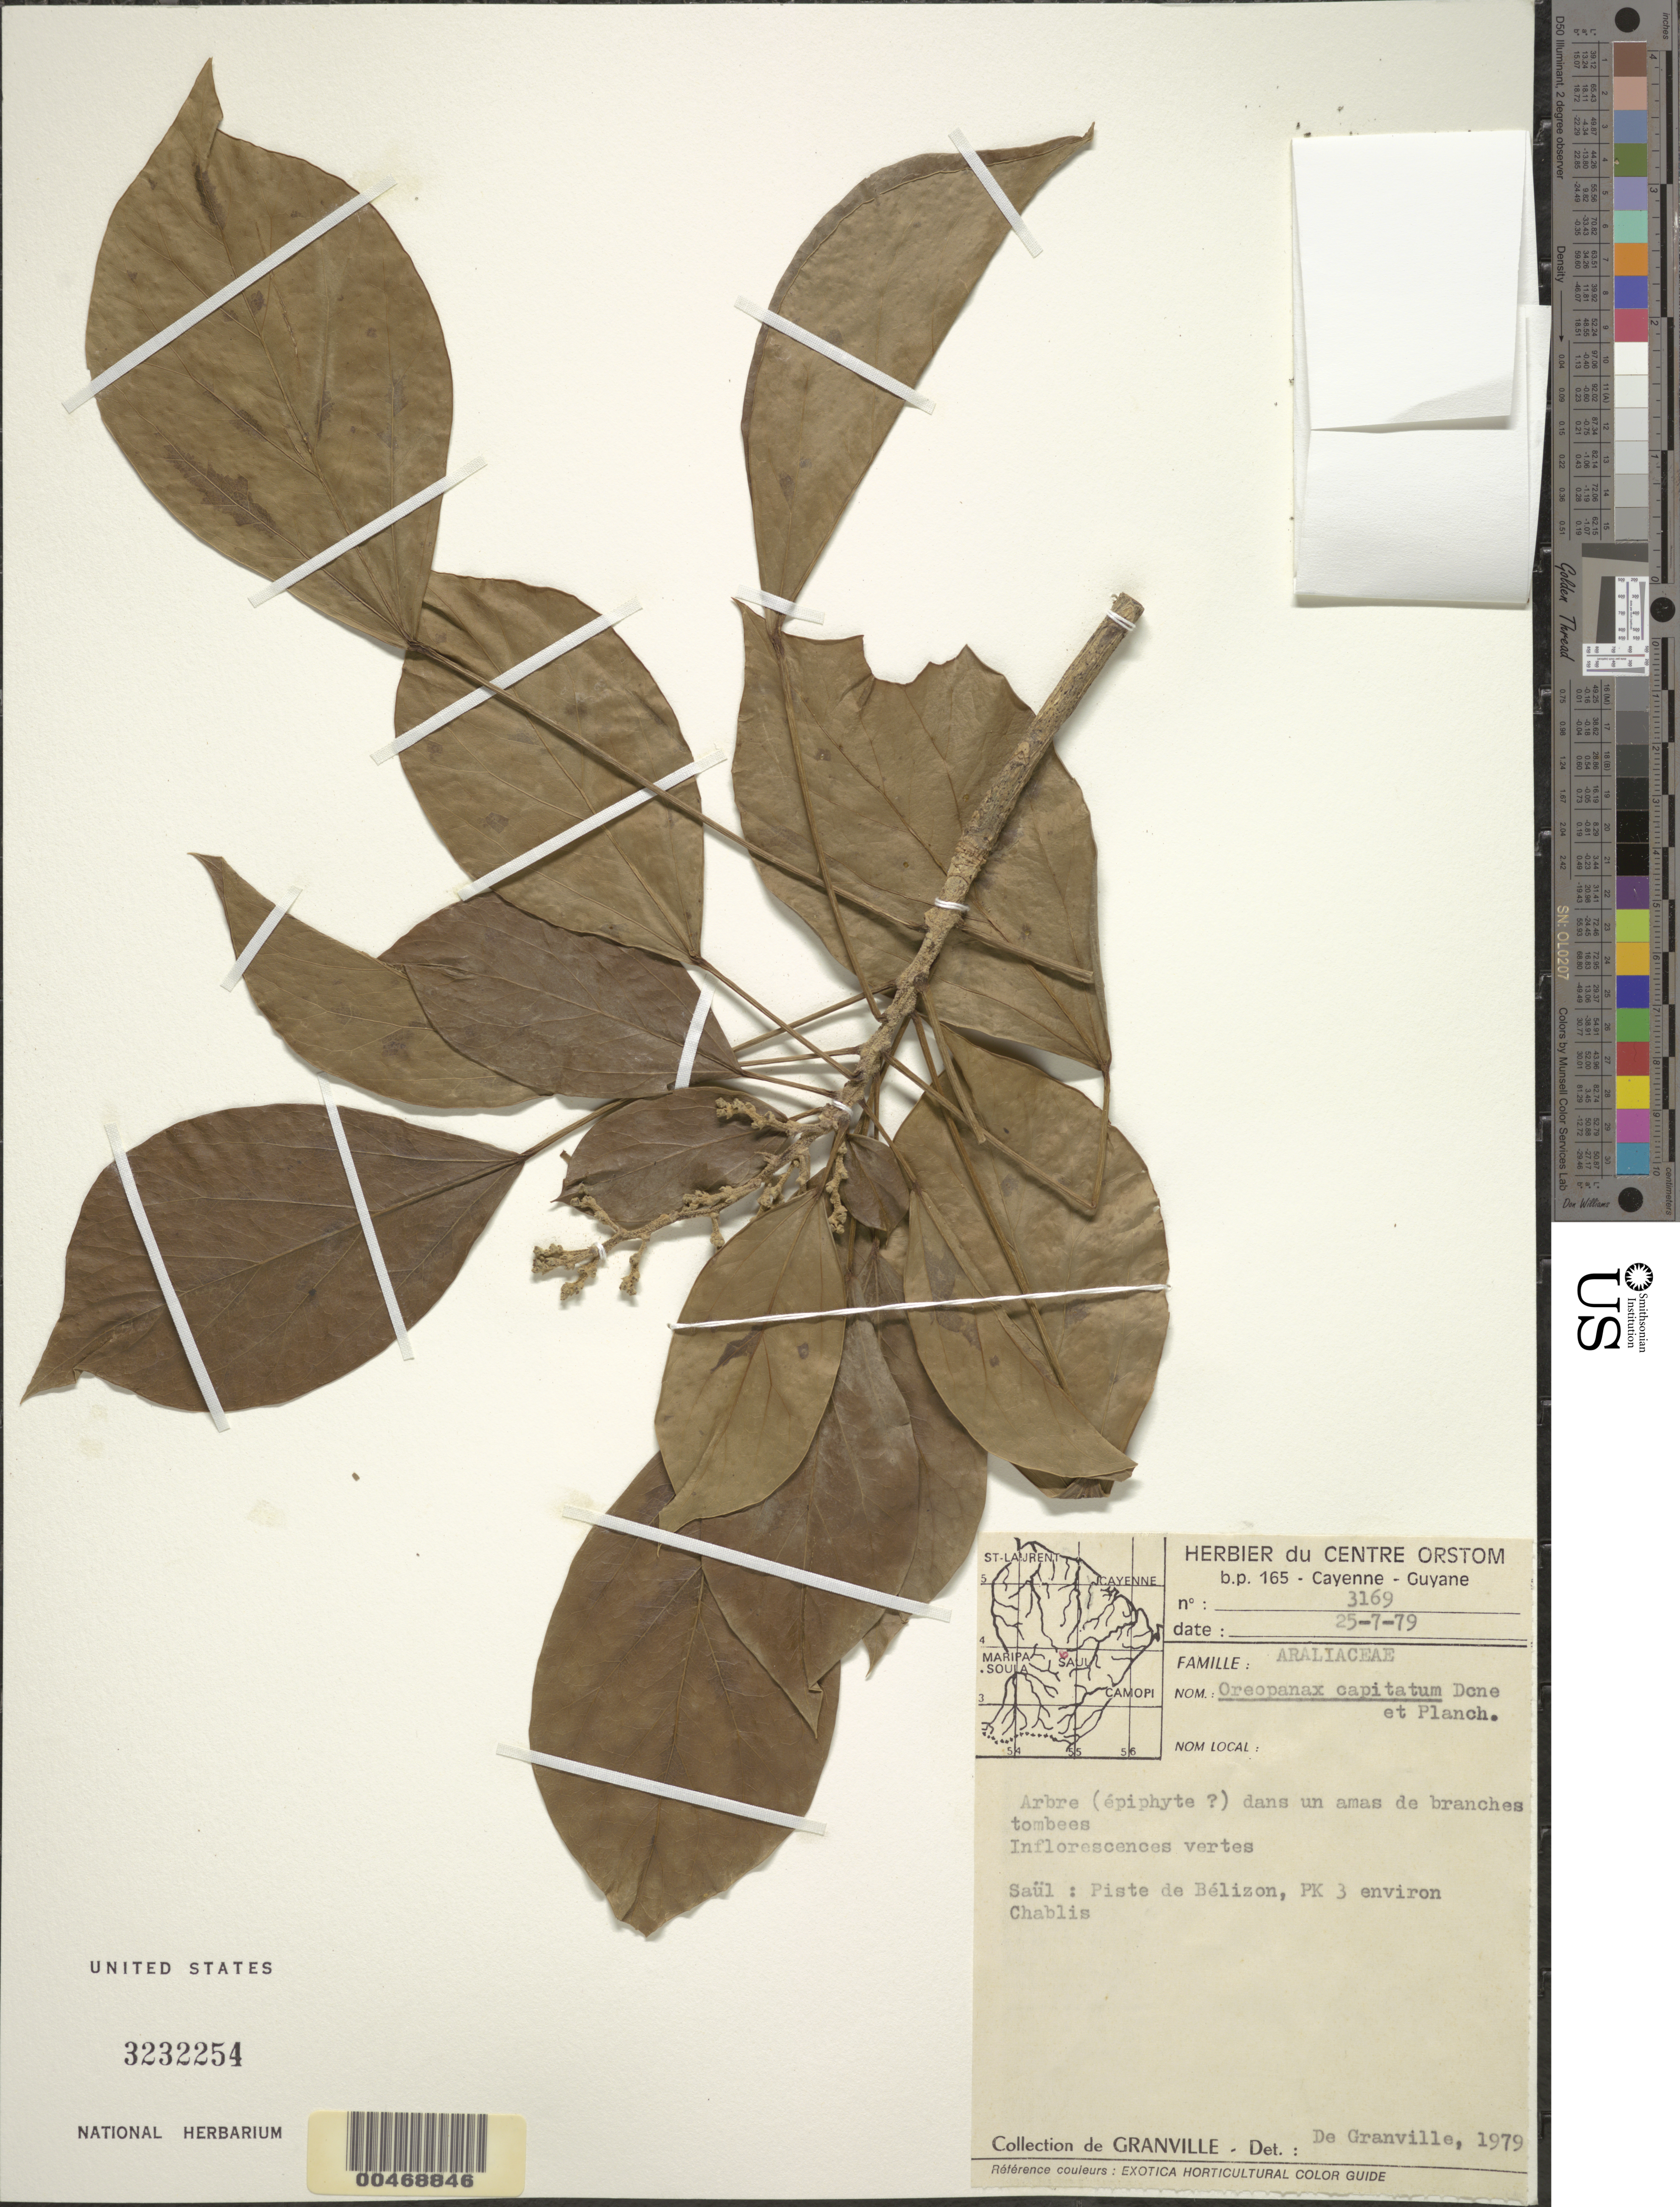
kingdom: Plantae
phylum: Tracheophyta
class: Magnoliopsida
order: Apiales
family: Araliaceae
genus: Oreopanax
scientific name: Oreopanax capitatus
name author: (Jacq.) Decne. & Planch.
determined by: Granville, J. J. de, (CAY), Institut de Recherche pour le Developpement (IRD) (FRENCH GUIANA)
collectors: J.-J. de Granville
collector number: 3169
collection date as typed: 25-Jul-79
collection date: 1979-07-25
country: French Guiana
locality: Saül, Piste de Bélizon PK 3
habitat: Environ chablis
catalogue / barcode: US 3232254